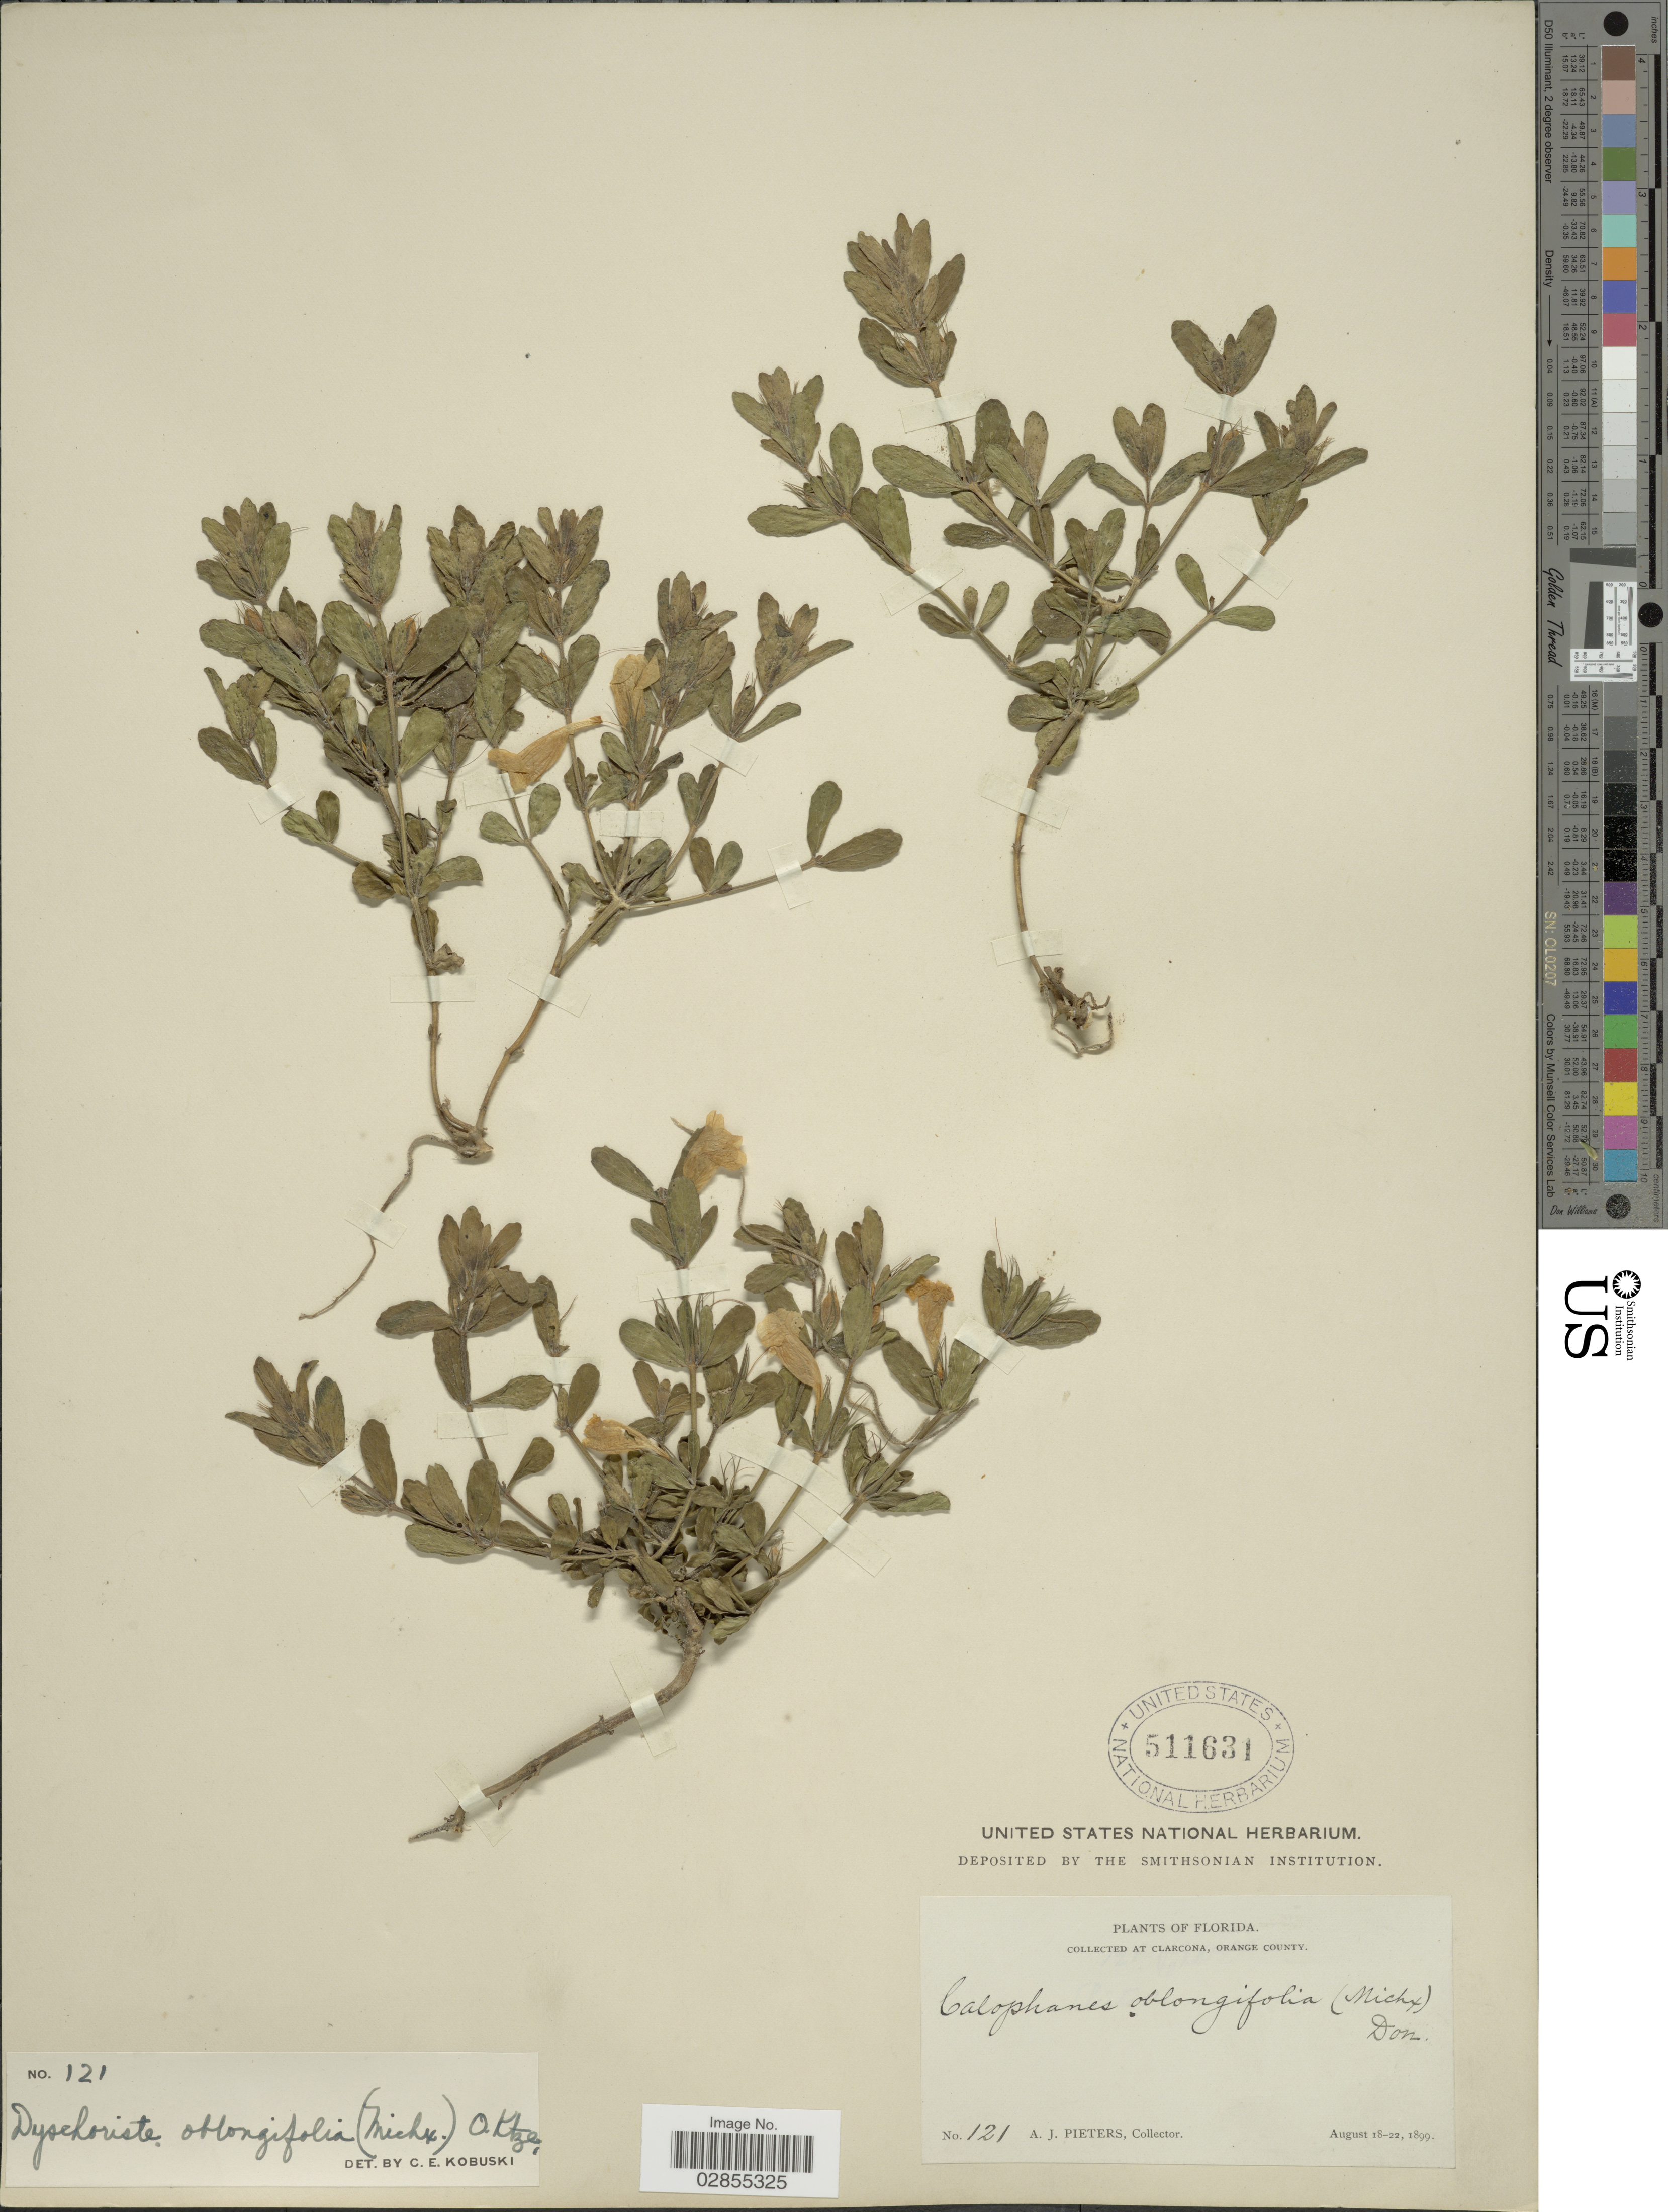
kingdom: Plantae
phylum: Tracheophyta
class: Magnoliopsida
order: Lamiales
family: Acanthaceae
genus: Dyschoriste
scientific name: Dyschoriste oblongifolia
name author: (Michx.) Kuntze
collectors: A. Pieters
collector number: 121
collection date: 1899-08-18/1899-08-22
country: United States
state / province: Florida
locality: At Clarcona, Orange County.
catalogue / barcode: US 511631